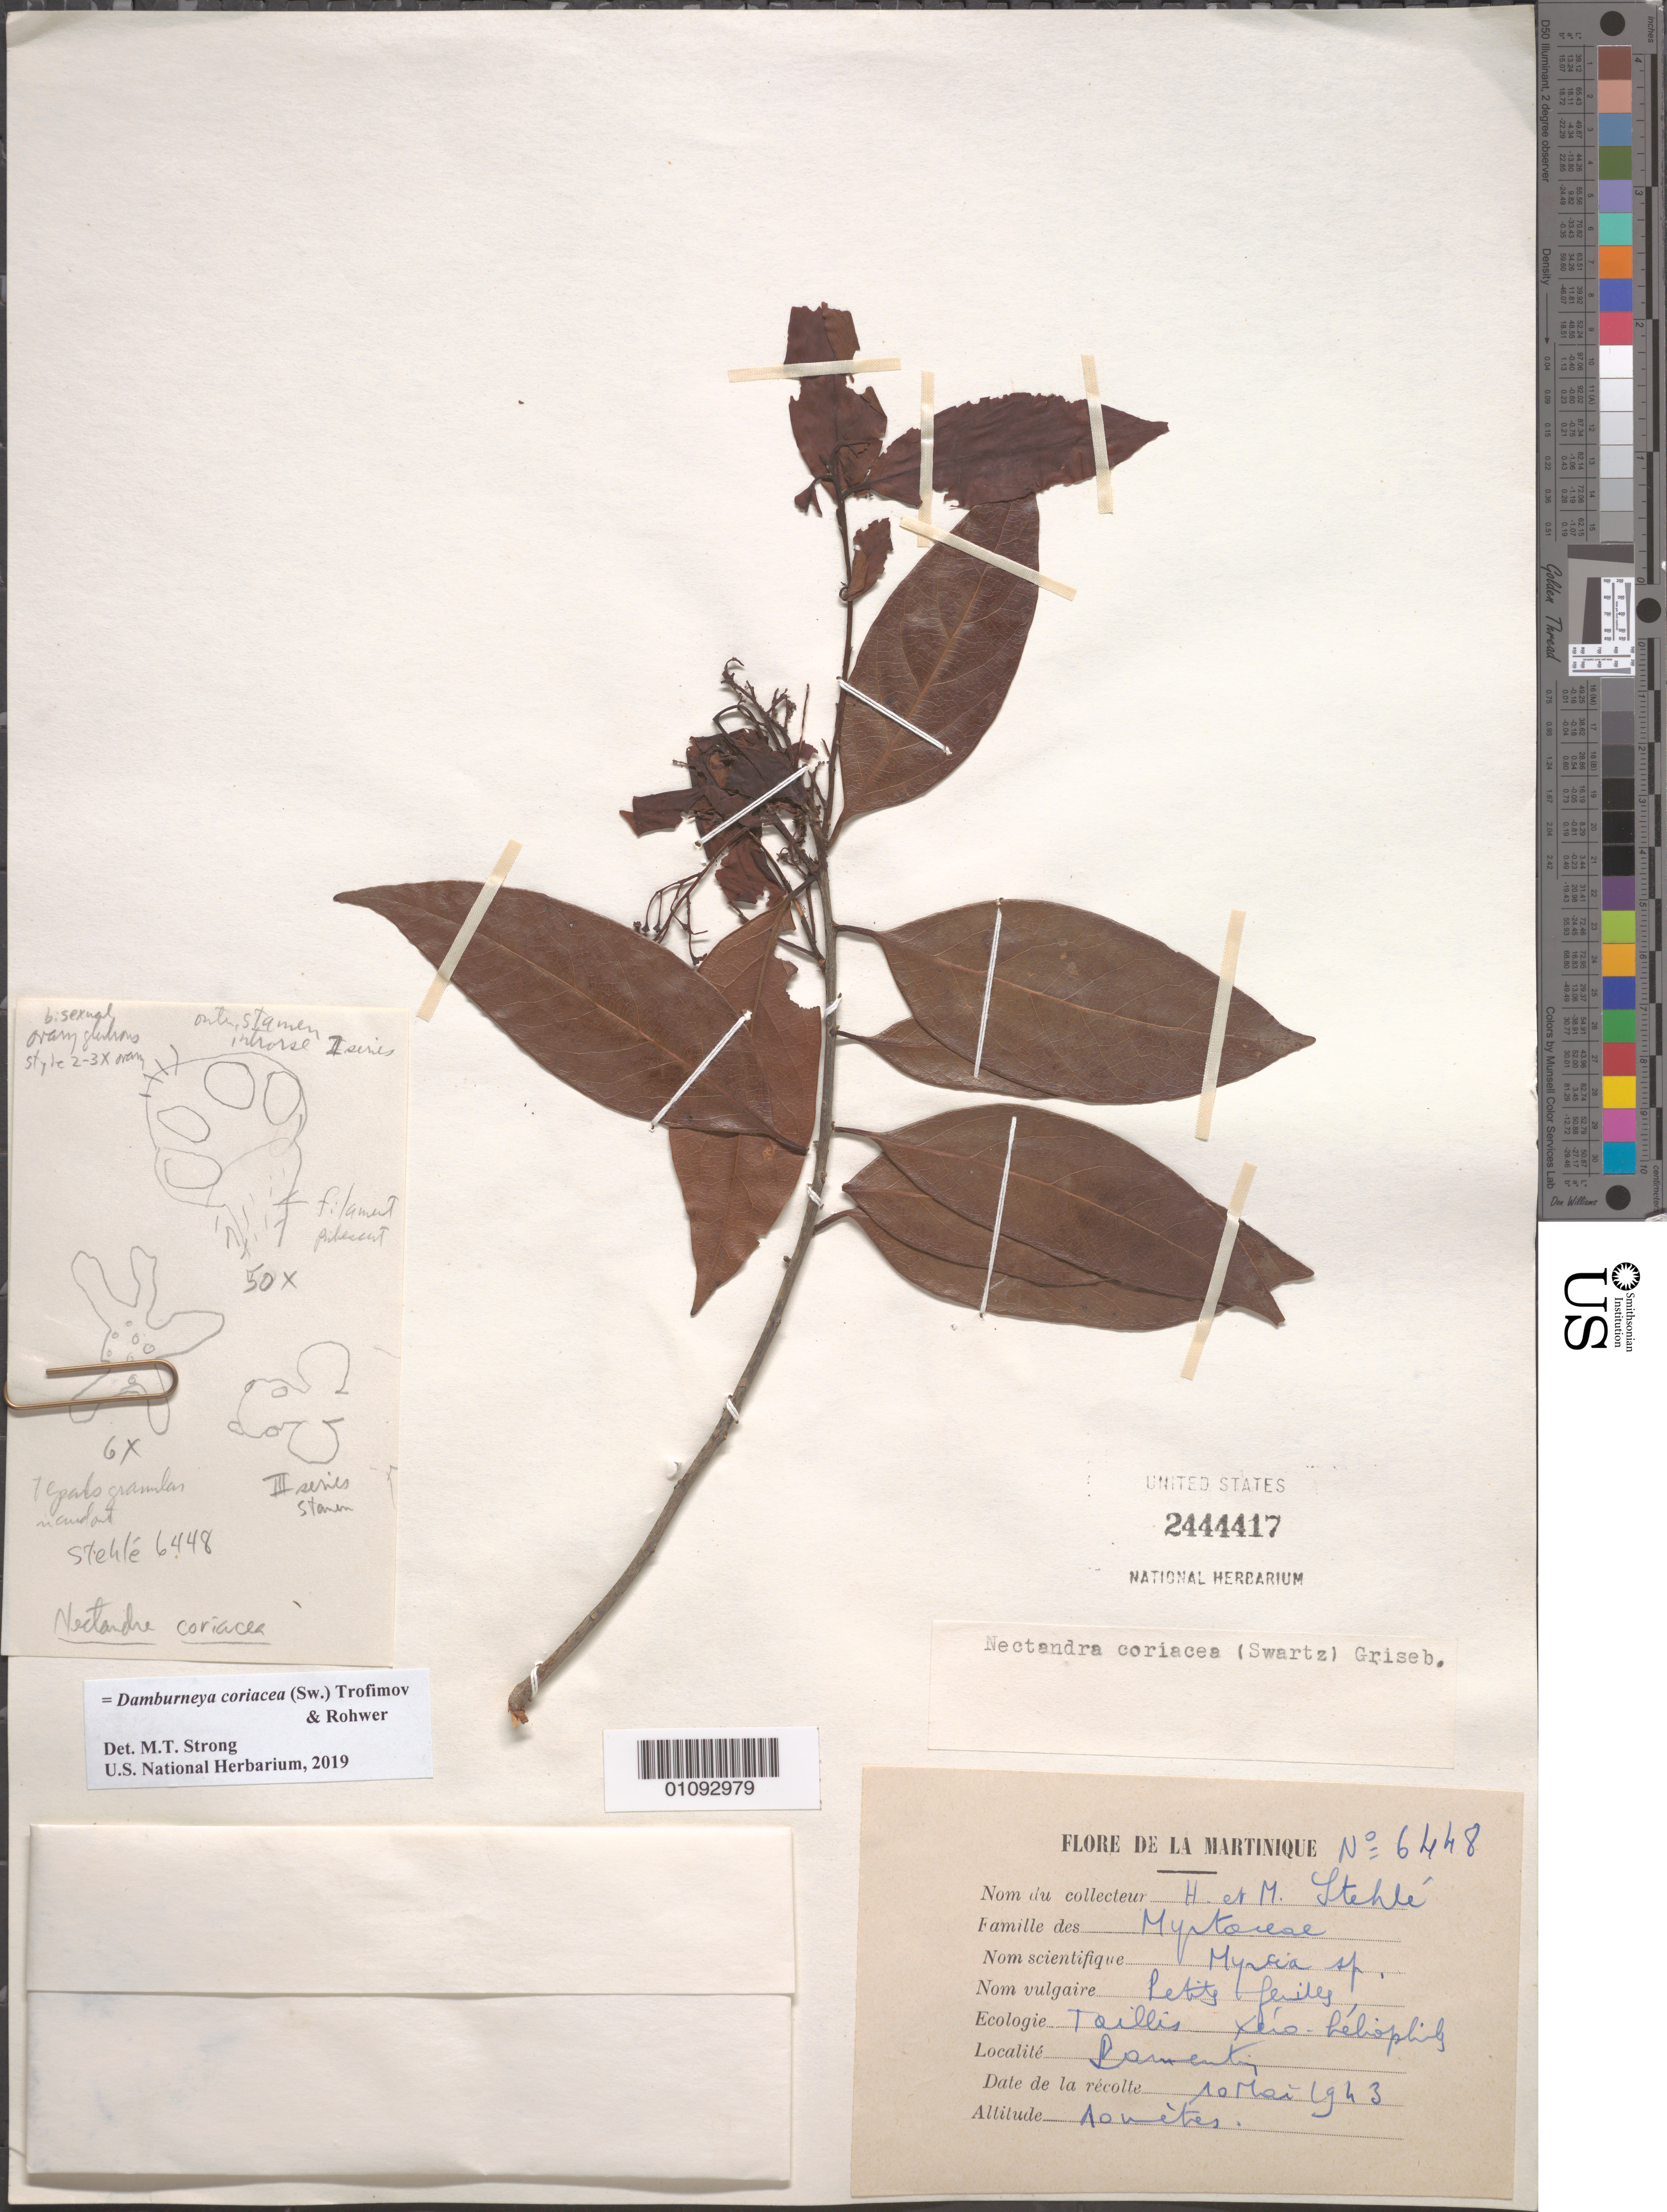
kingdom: Plantae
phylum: Tracheophyta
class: Magnoliopsida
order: Laurales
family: Lauraceae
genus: Damburneya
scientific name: Damburneya coriacea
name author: (Sw.) Trofimov & Rohwer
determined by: Strong, M. T., (US), Smithsonian Institution - National Museum of Natural History (UNITED STATES)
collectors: H. Stehlé & M. Stehlé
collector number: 6448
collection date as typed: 10 May 1943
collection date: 1943-05-10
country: Martinique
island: Martinique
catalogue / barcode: US 2444417